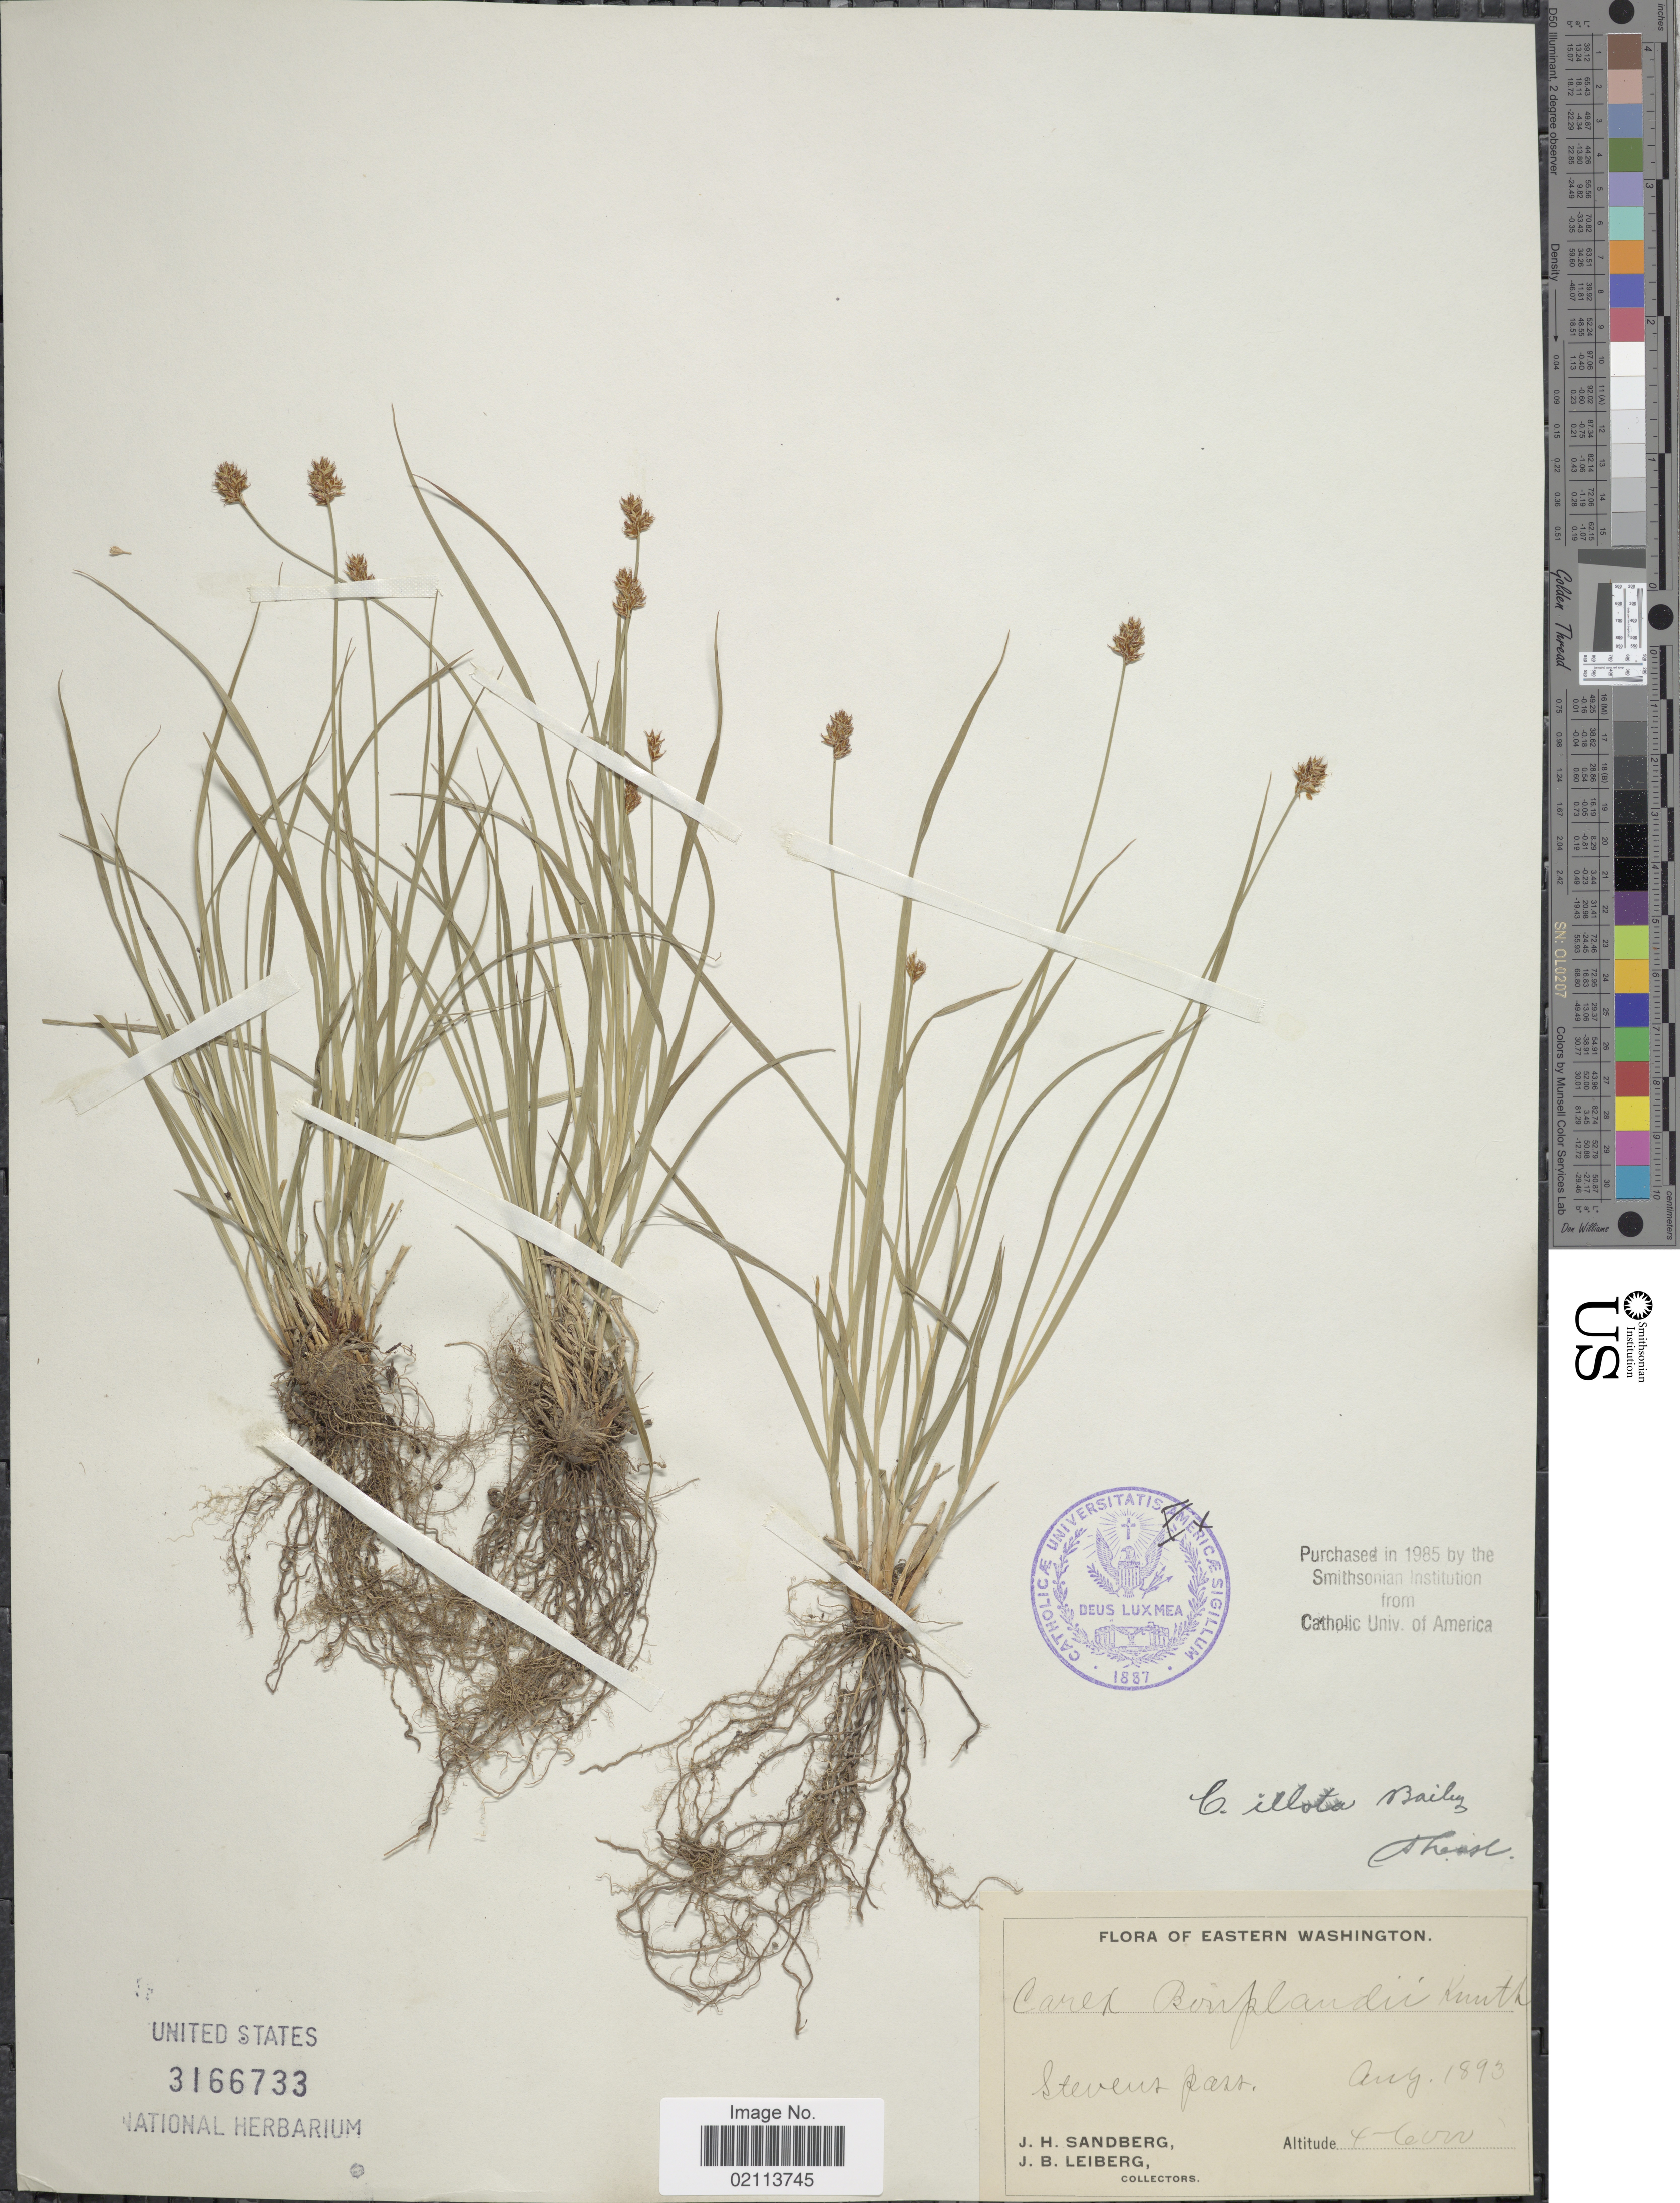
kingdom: Plantae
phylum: Tracheophyta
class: Liliopsida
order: Poales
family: Cyperaceae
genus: Carex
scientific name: Carex illota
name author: L.H. Bailey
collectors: J. H. Sandberg & J. B. Leiberg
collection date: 1893-08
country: United States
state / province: Washington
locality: Stevens Pass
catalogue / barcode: US 3166733